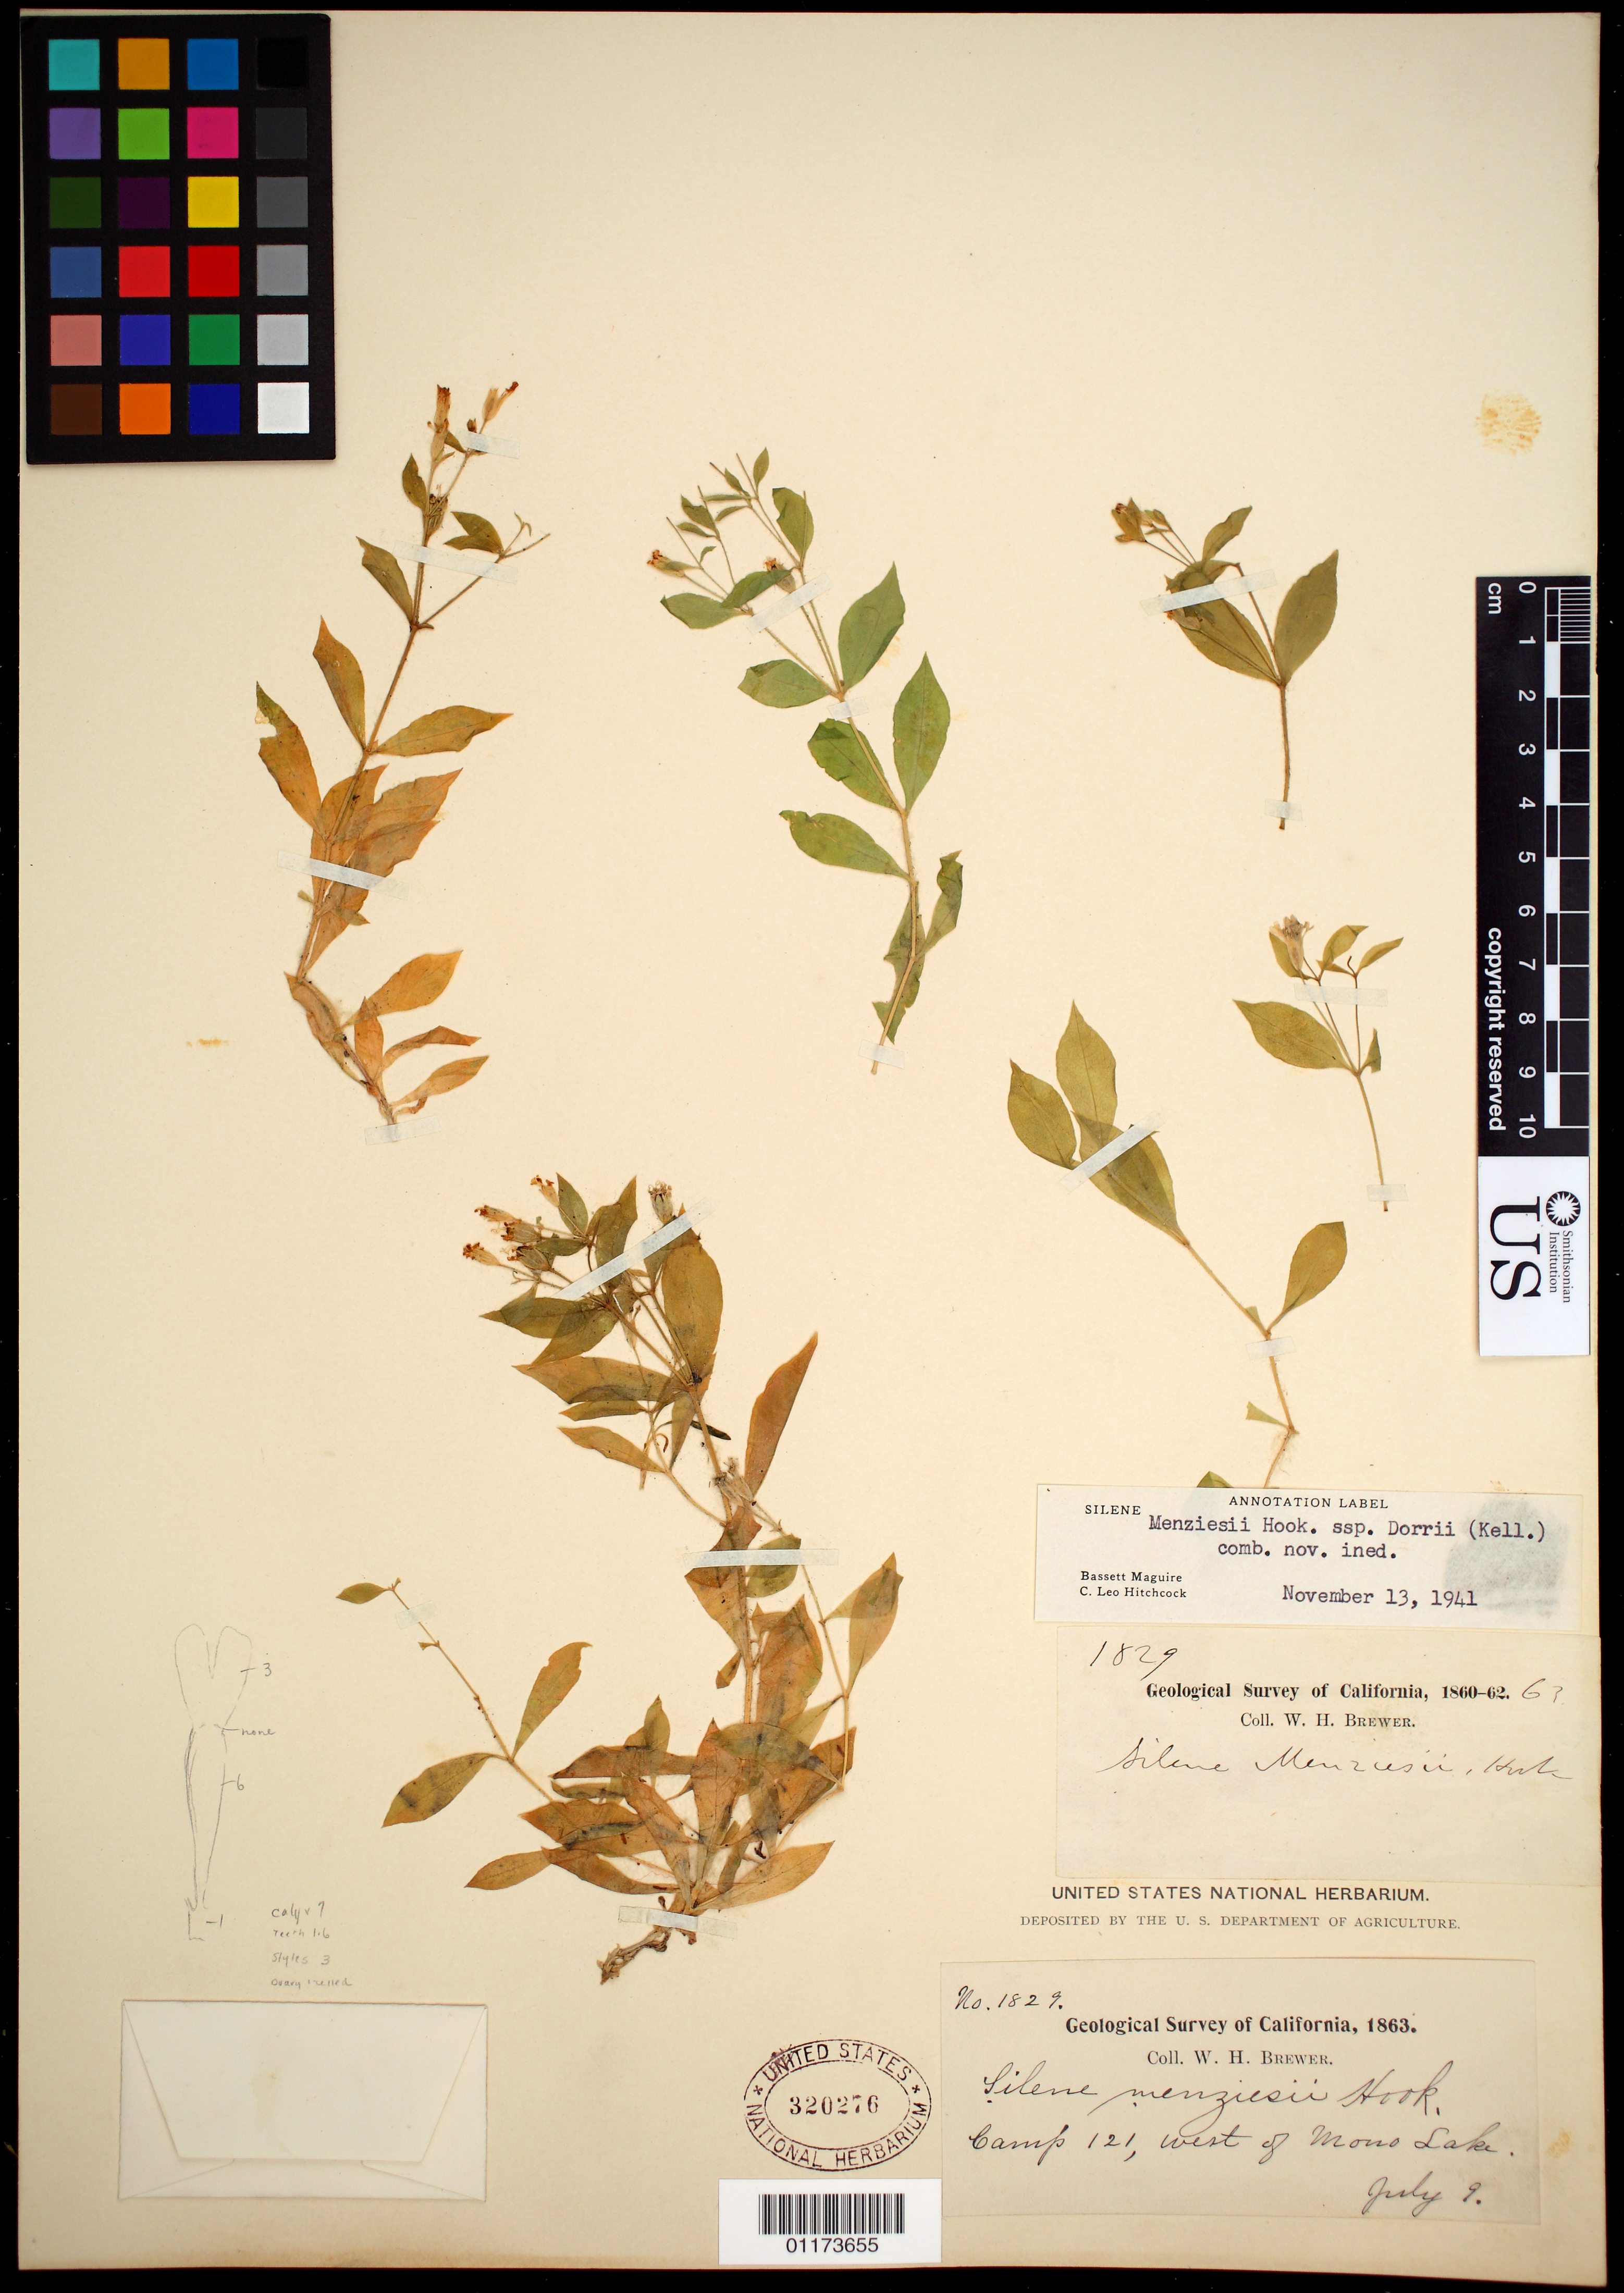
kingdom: Plantae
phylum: Tracheophyta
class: Magnoliopsida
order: Caryophyllales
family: Caryophyllaceae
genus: Silene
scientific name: Silene menziesii subsp. dorrii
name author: (Kellogg) C.L. Hitchc. & Maguire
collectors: W. H. Brewer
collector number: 1829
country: United States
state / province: California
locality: Camp 121, west of Mono Lake.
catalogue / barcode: US 320276